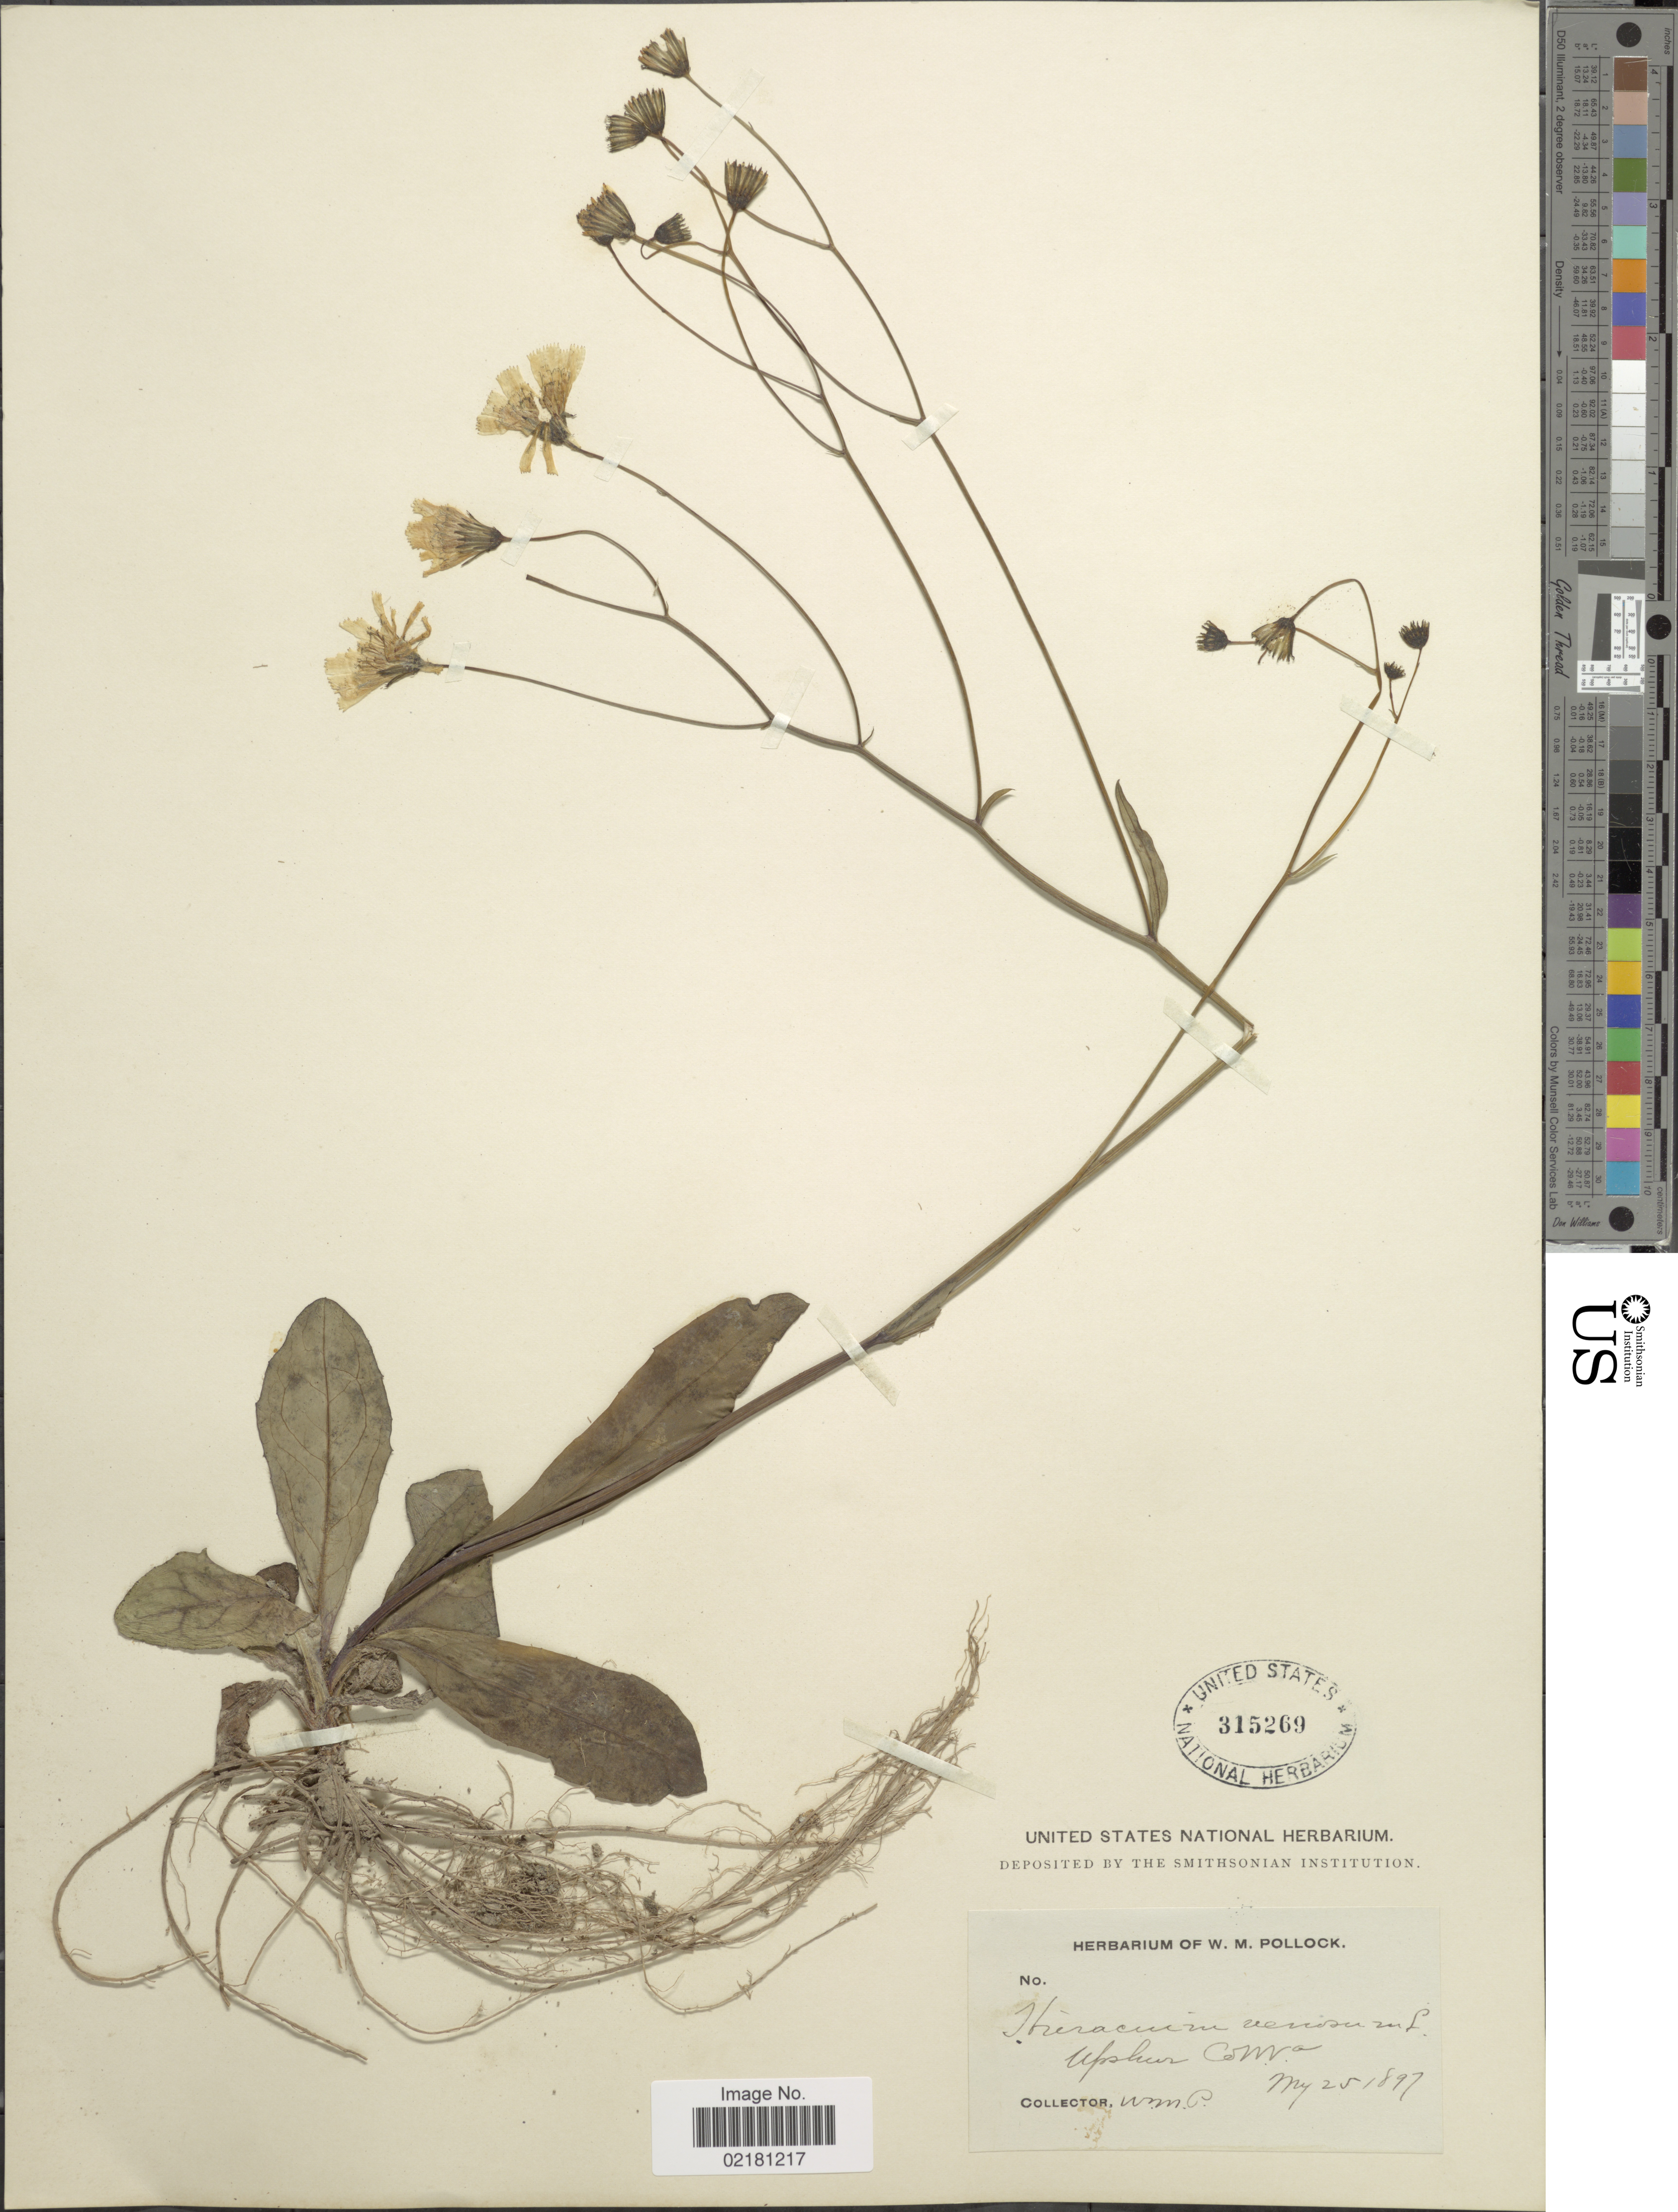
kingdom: Plantae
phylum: Tracheophyta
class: Magnoliopsida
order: Asterales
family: Asteraceae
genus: Hieracium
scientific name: Hieracium venosum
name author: L.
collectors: W. M. Pollock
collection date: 1897-05-25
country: United States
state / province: West Virginia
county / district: Upshur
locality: W. Va.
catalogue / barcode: US 315269